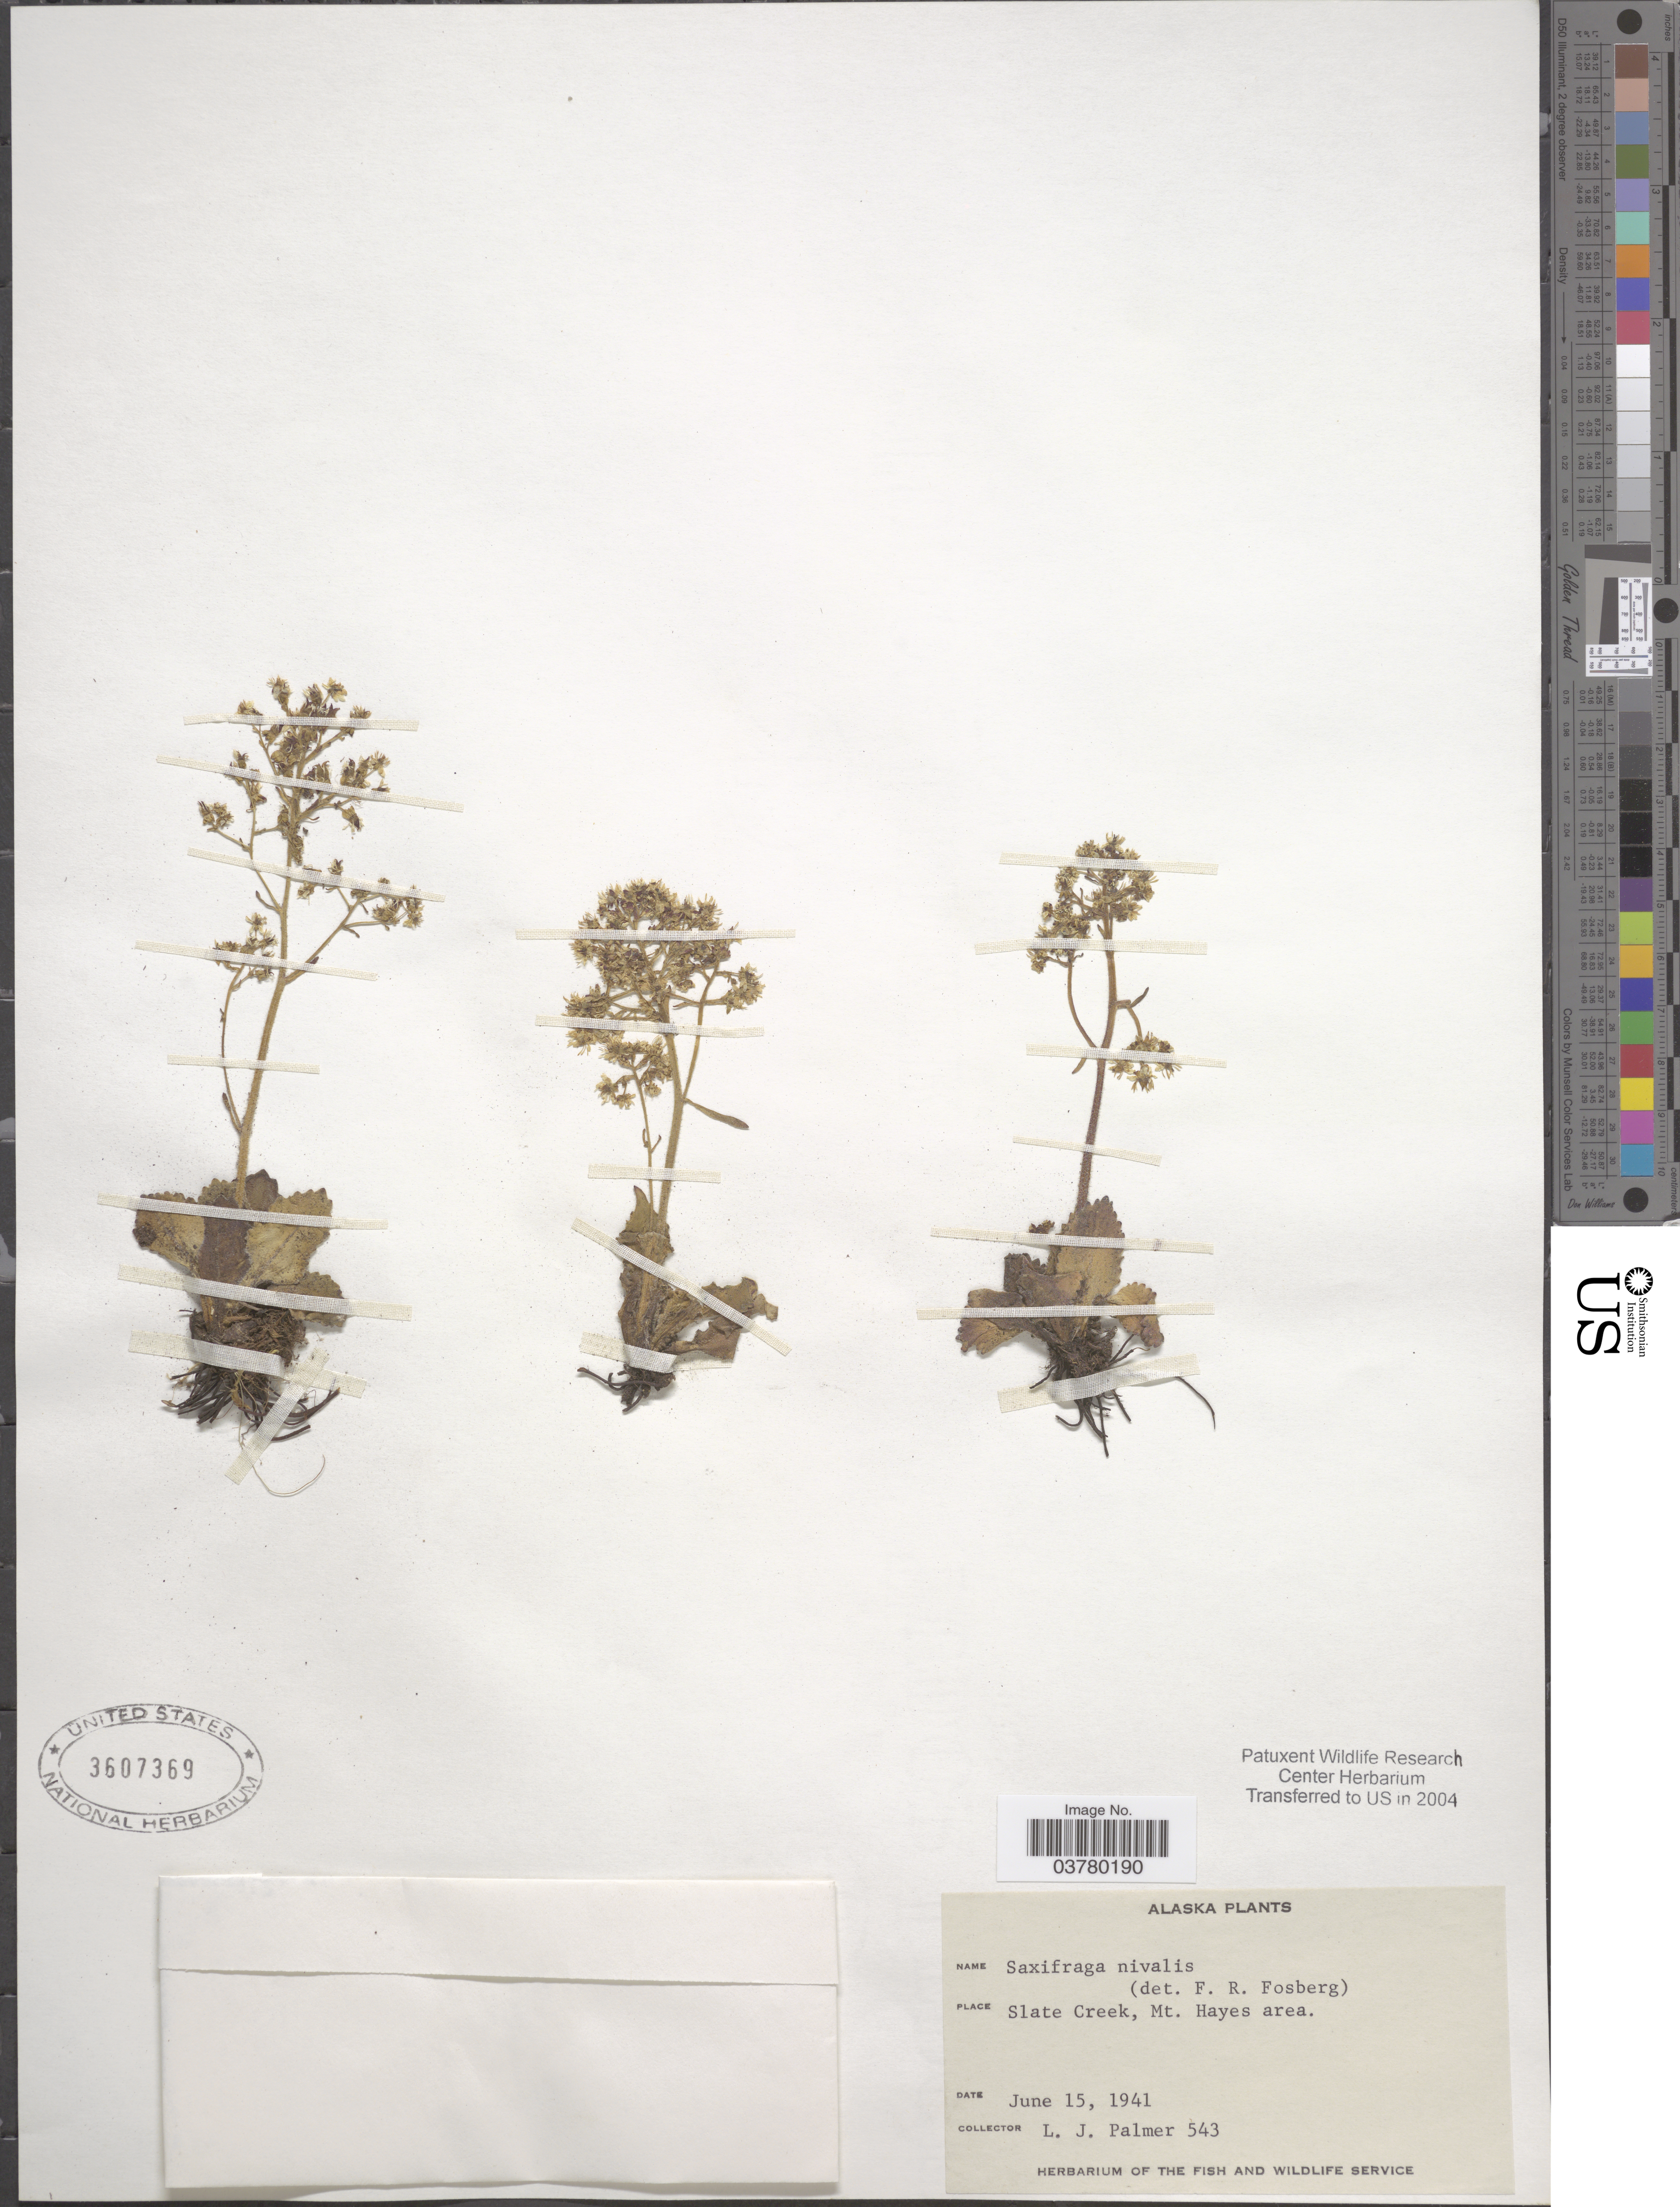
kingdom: Plantae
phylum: Tracheophyta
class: Magnoliopsida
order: Saxifragales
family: Saxifragaceae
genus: Micranthes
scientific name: Micranthes nivalis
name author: (L.) Small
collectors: L. J. Palmer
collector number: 543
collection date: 1941-06-15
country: United States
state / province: Alaska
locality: Slate Creek, Mt. Hayes area.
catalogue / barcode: US 3607369